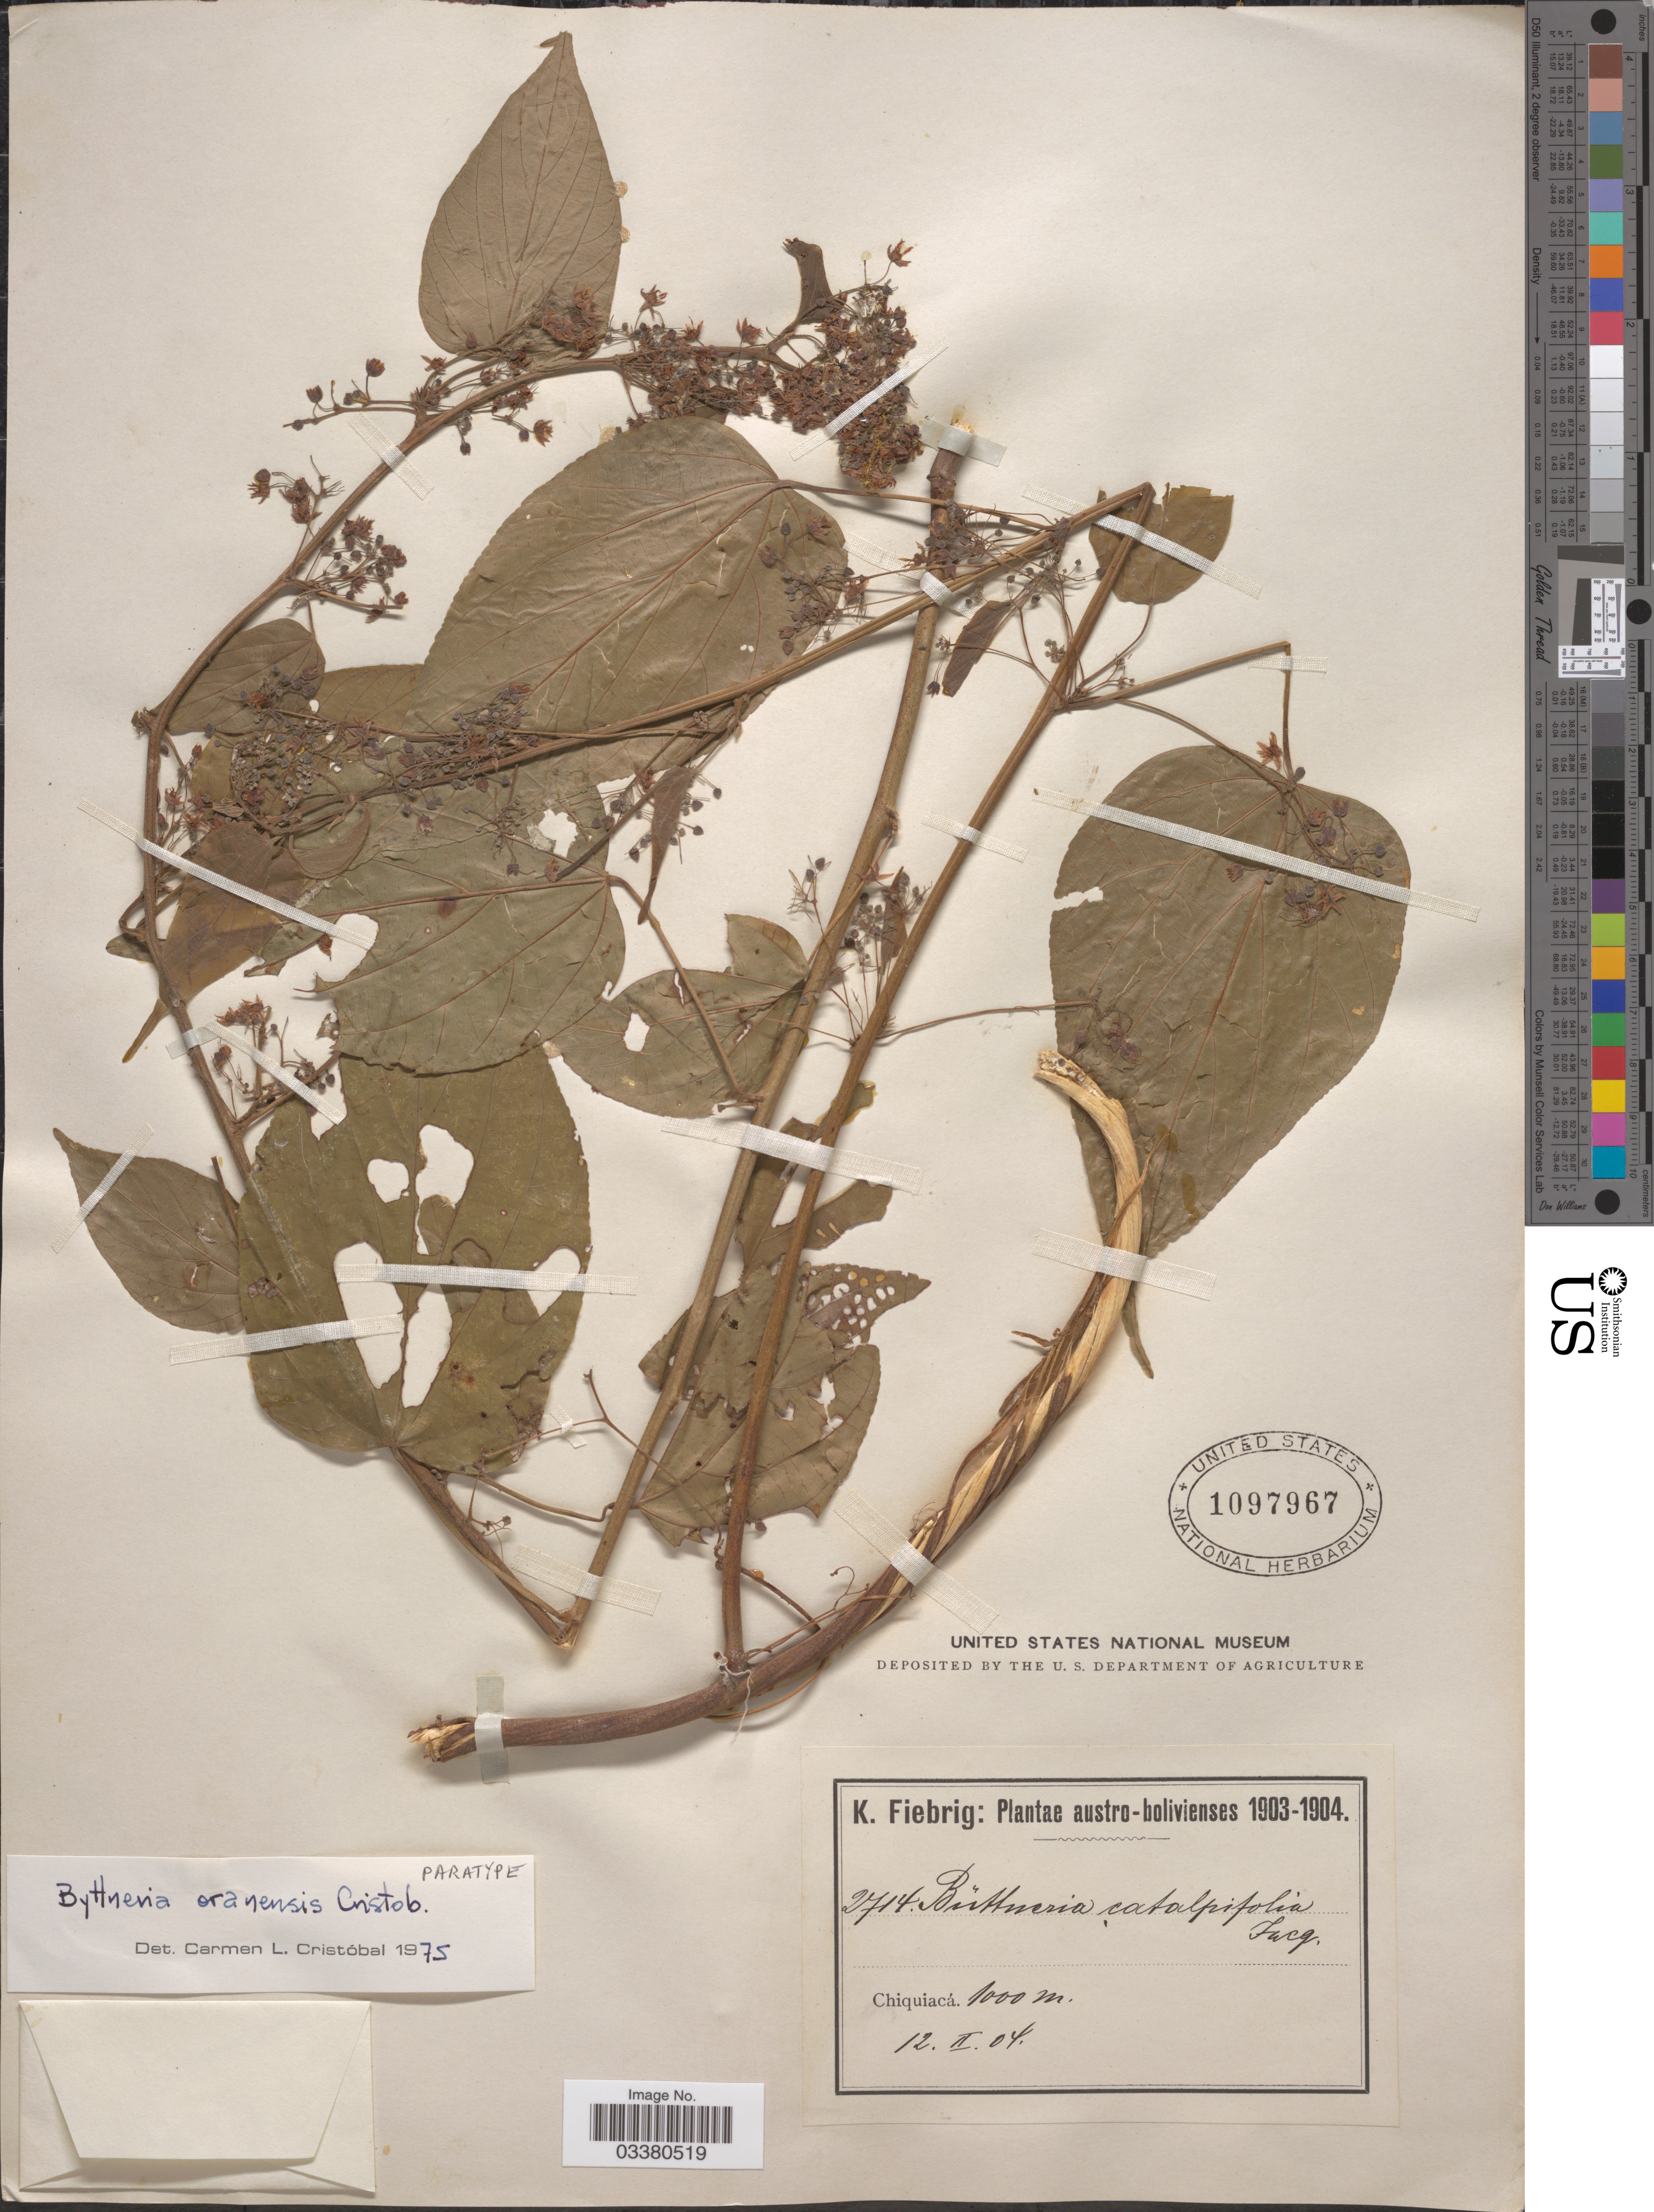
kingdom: Plantae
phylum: Tracheophyta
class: Magnoliopsida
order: Malvales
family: Malvaceae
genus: Byttneria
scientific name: Byttneria oranensis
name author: Cristóbal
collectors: K. Fiebrig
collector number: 2714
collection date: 1904-02-12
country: Bolivia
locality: Austro-bolivienses. Chiquiacá.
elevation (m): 1000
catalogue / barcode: US 1097968